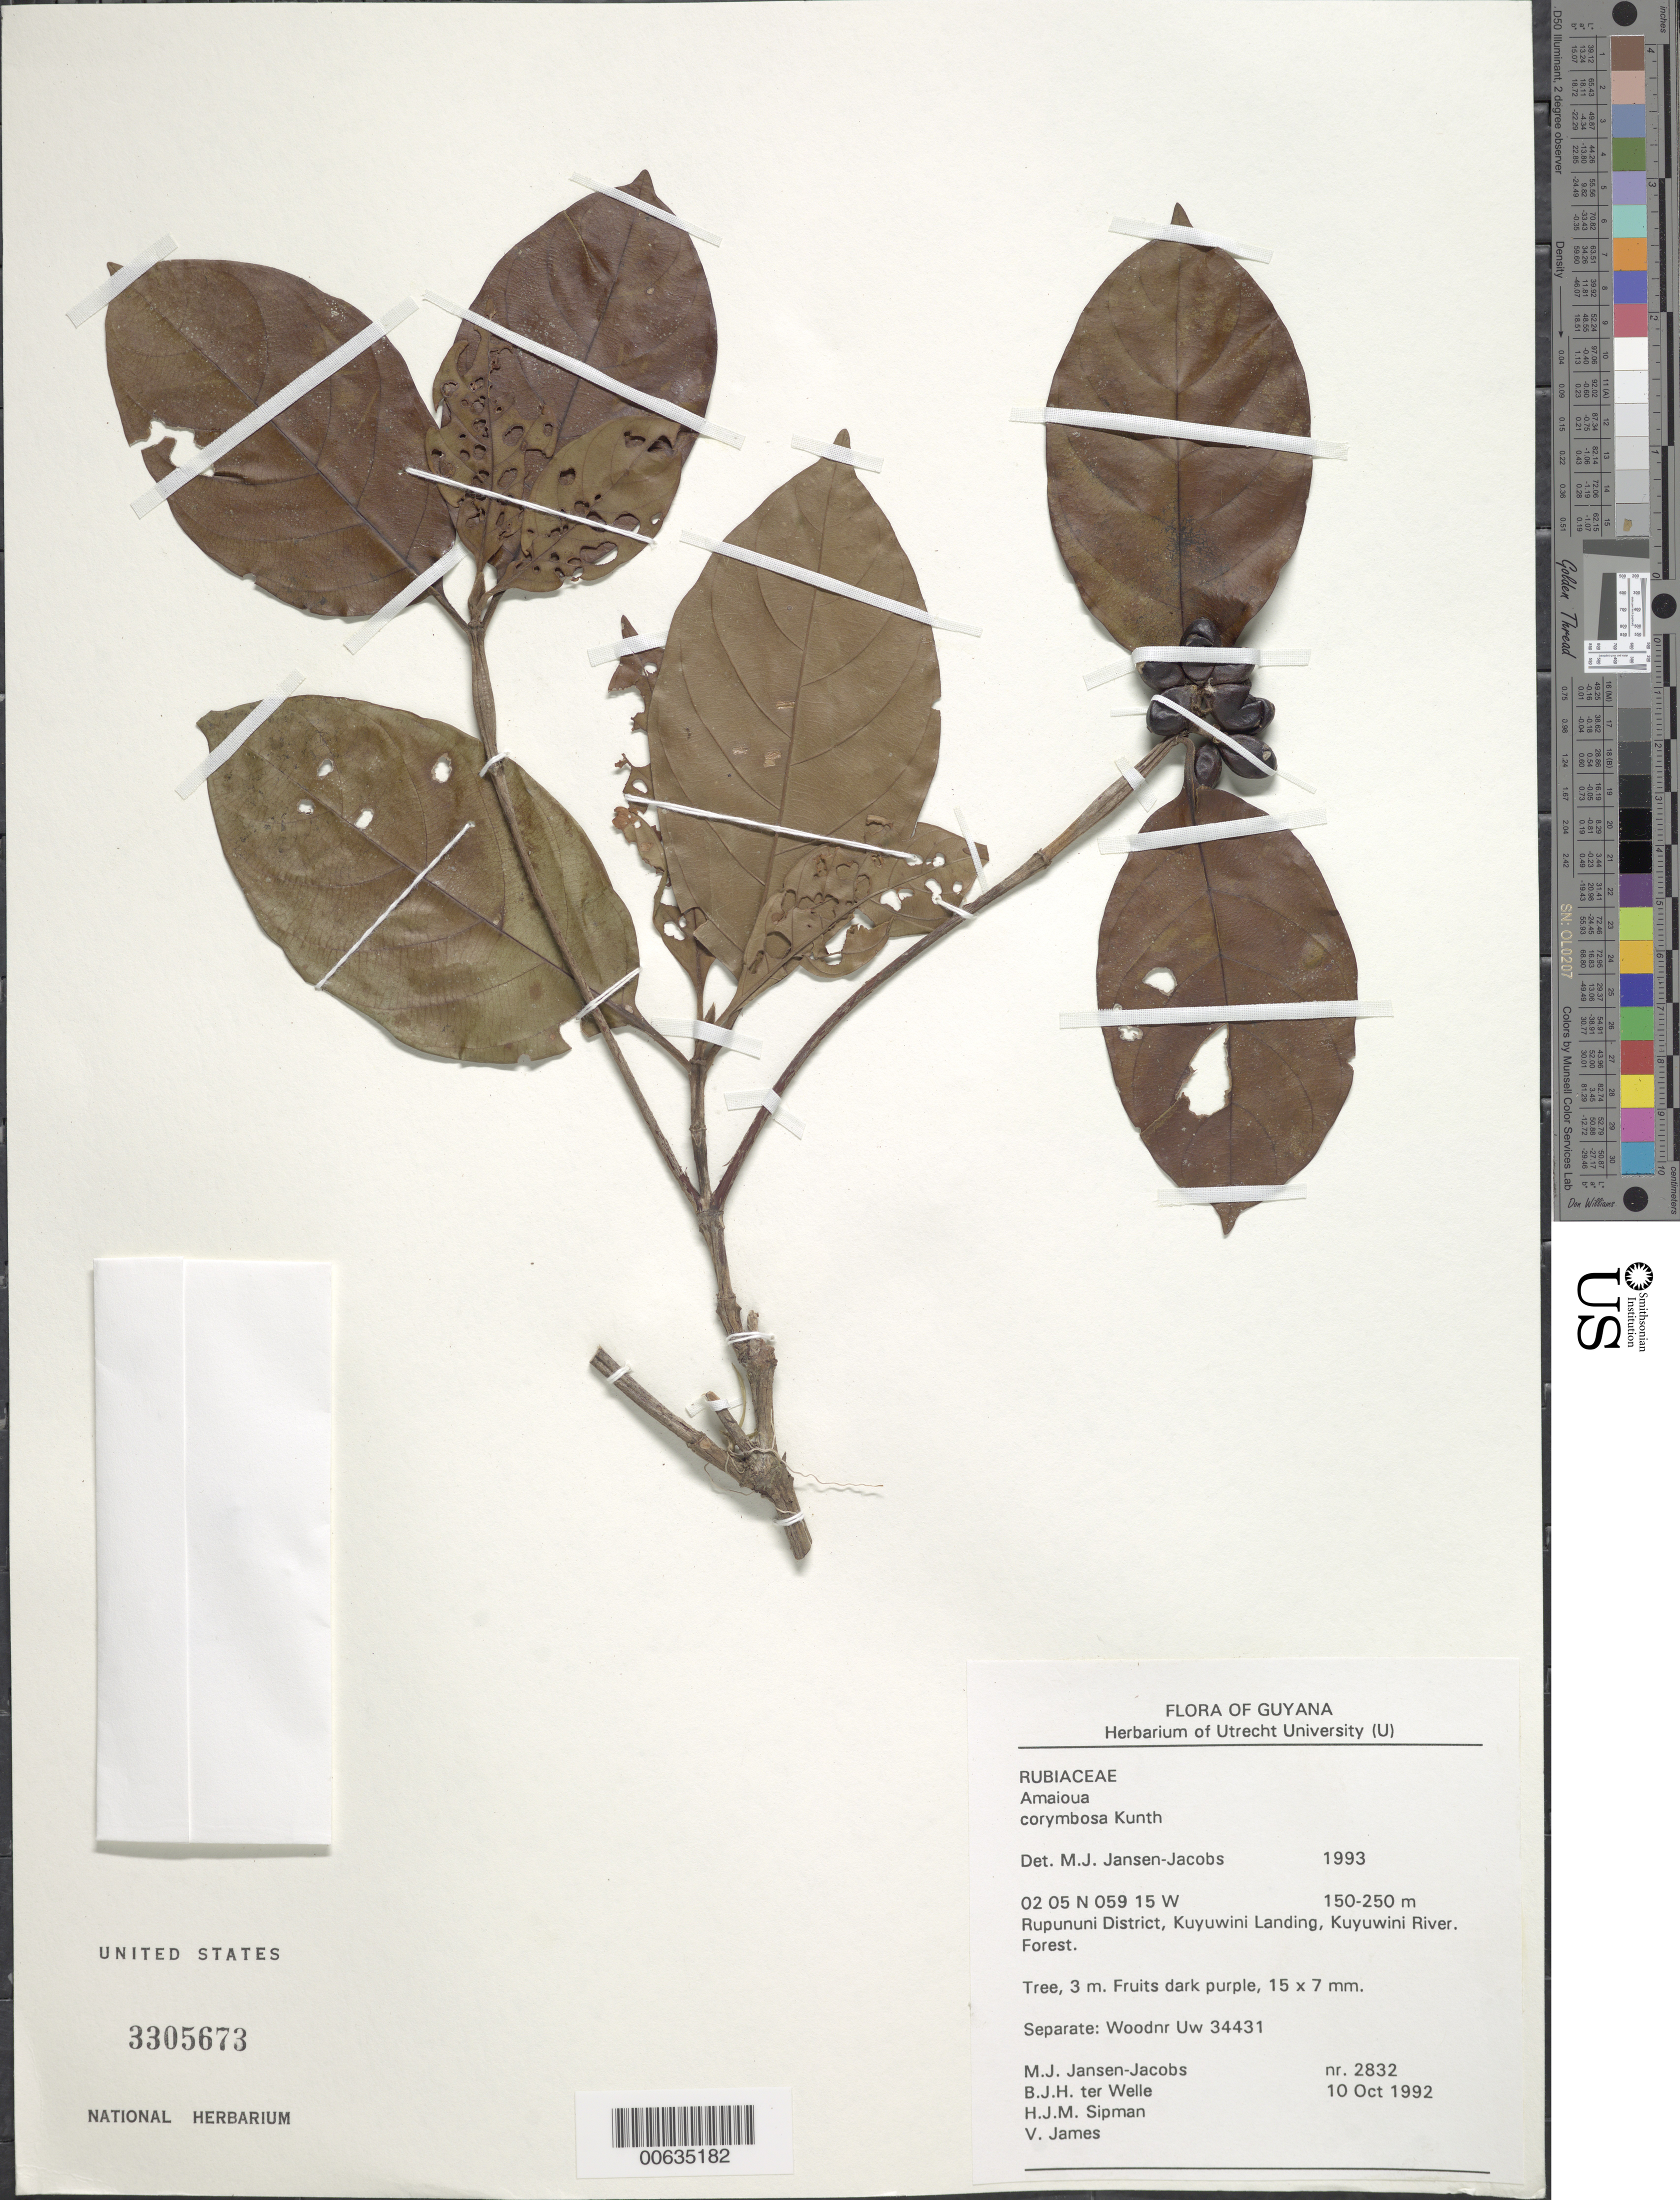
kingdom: Plantae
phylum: Tracheophyta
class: Magnoliopsida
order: Gentianales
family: Rubiaceae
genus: Amaioua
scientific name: Amaioua corymbosa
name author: Kunth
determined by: Jansen-Jacobs, M. J., (U), Nationaal Herbarium Nederland, Utrecht University branch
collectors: M. J. Jansen-Jacobs, B. Welle, H. J. M. Sipman & V. James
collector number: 2832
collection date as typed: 10-Oct-92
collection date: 1992-10-10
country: Guyana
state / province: U. Takutu-U. Essequibo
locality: Kuyuwini Landing, Kuyuwini River, Rupununi District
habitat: Forest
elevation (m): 150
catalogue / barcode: US 3305673